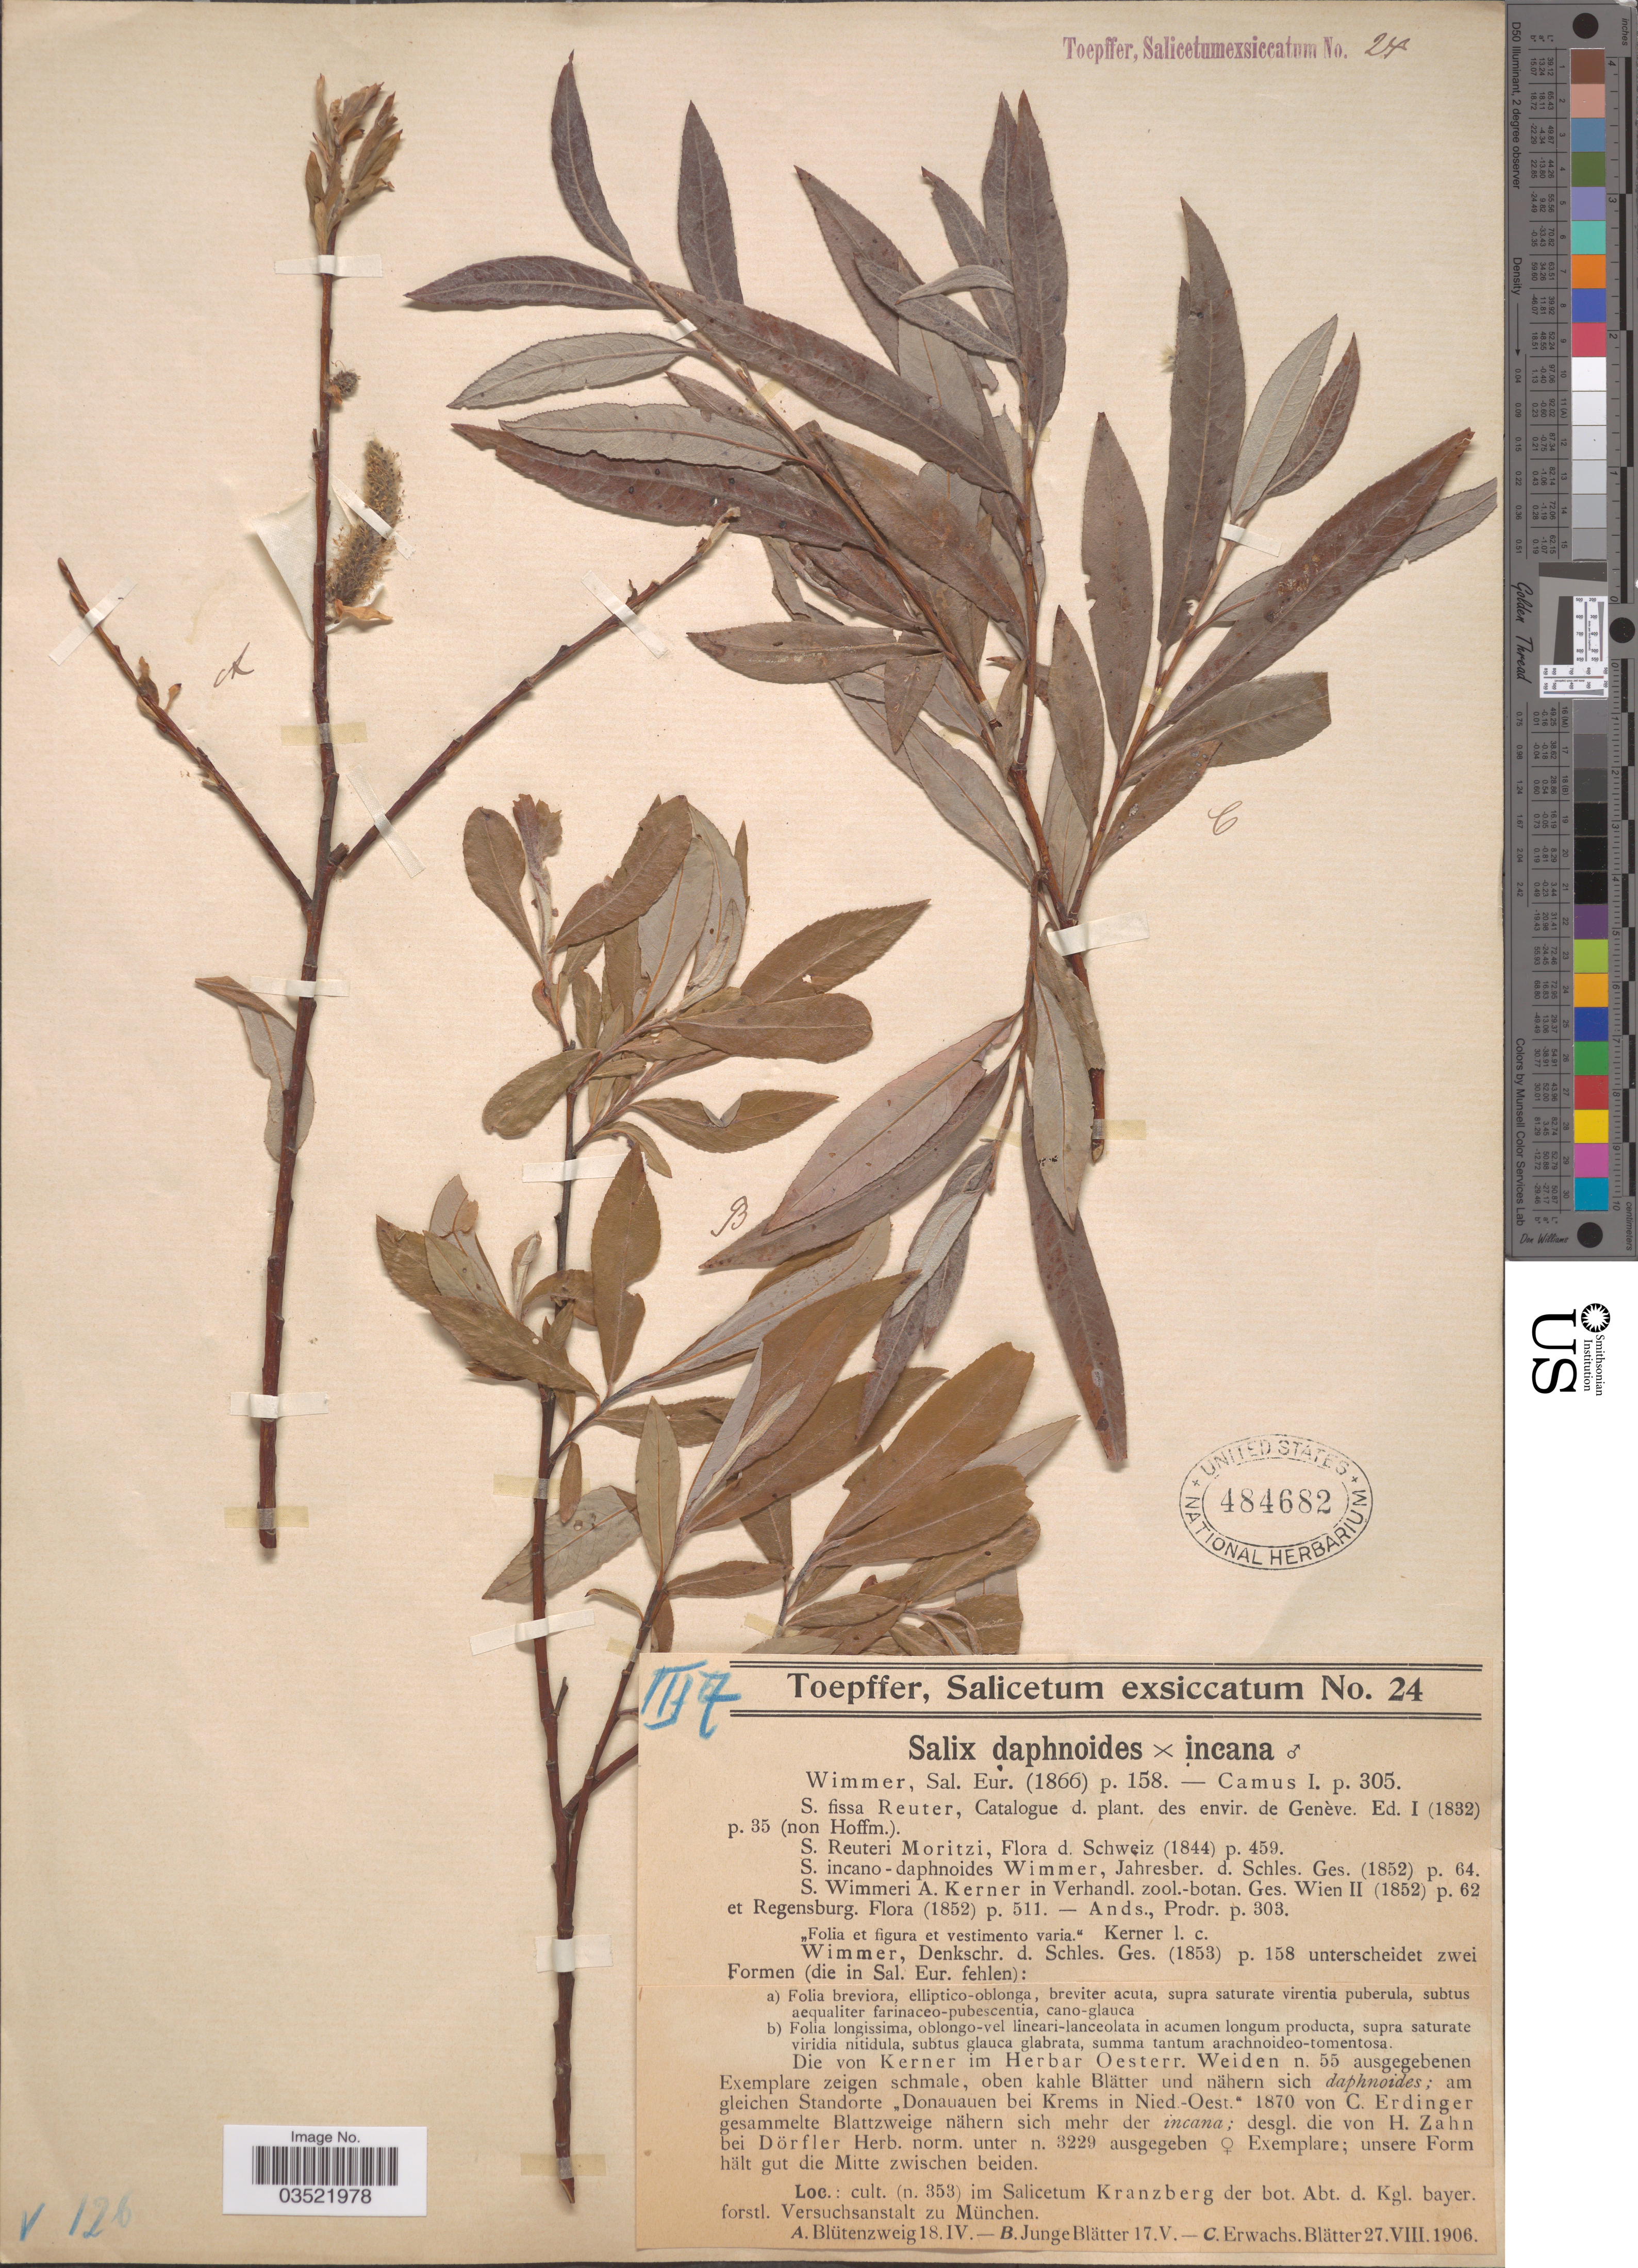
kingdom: Plantae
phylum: Tracheophyta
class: Magnoliopsida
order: Malpighiales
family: Salicaceae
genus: Salix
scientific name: Salix daphnoides x S. incana Michx.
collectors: A. Toepffer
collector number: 24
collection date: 1906-04-18/1906-08-27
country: Germany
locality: Im Salicetum Kranzberg der bot. Abt. d. Kgl. bayer forstl. Versuchsanstalt zu München.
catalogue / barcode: US 484682